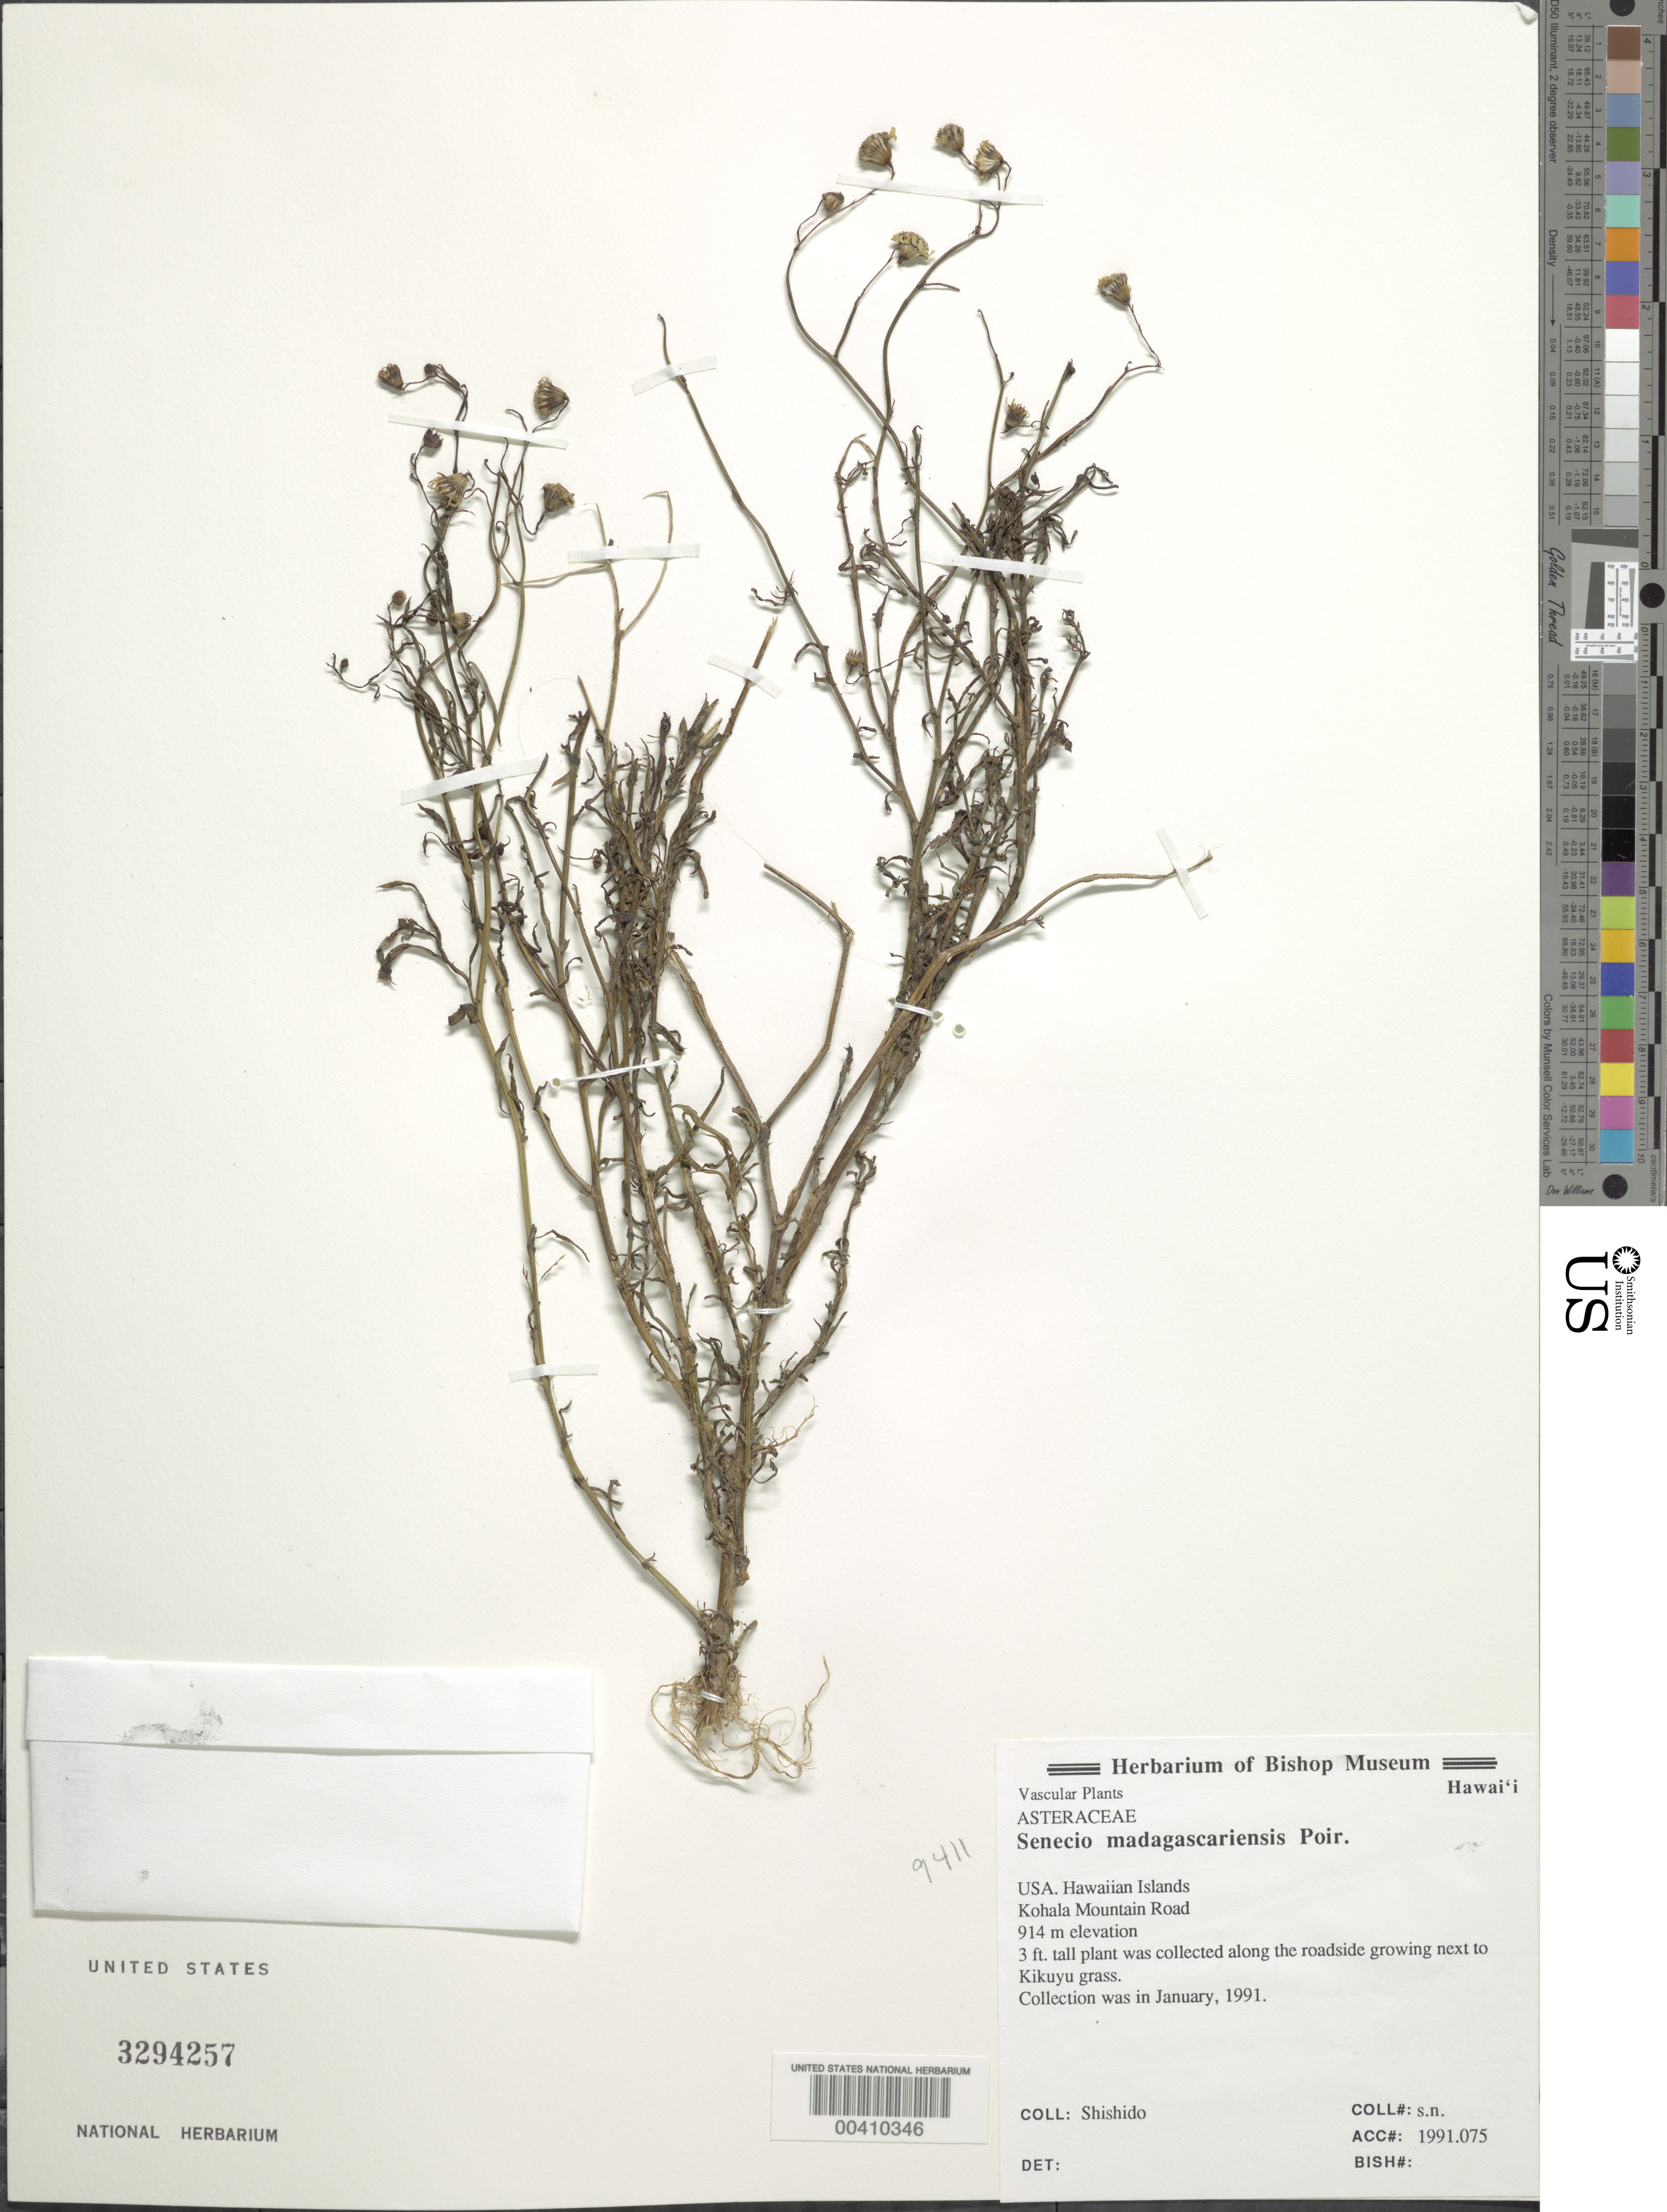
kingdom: Plantae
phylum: Tracheophyta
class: Magnoliopsida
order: Asterales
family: Asteraceae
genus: Senecio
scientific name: Senecio madagascariensis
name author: Poir.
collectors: -. Shishido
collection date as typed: Jan 1991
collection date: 1991-01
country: United States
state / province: Hawaii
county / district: Hawaii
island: Hawaii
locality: Kohala Mtn Rd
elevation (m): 914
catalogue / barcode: US 3294257